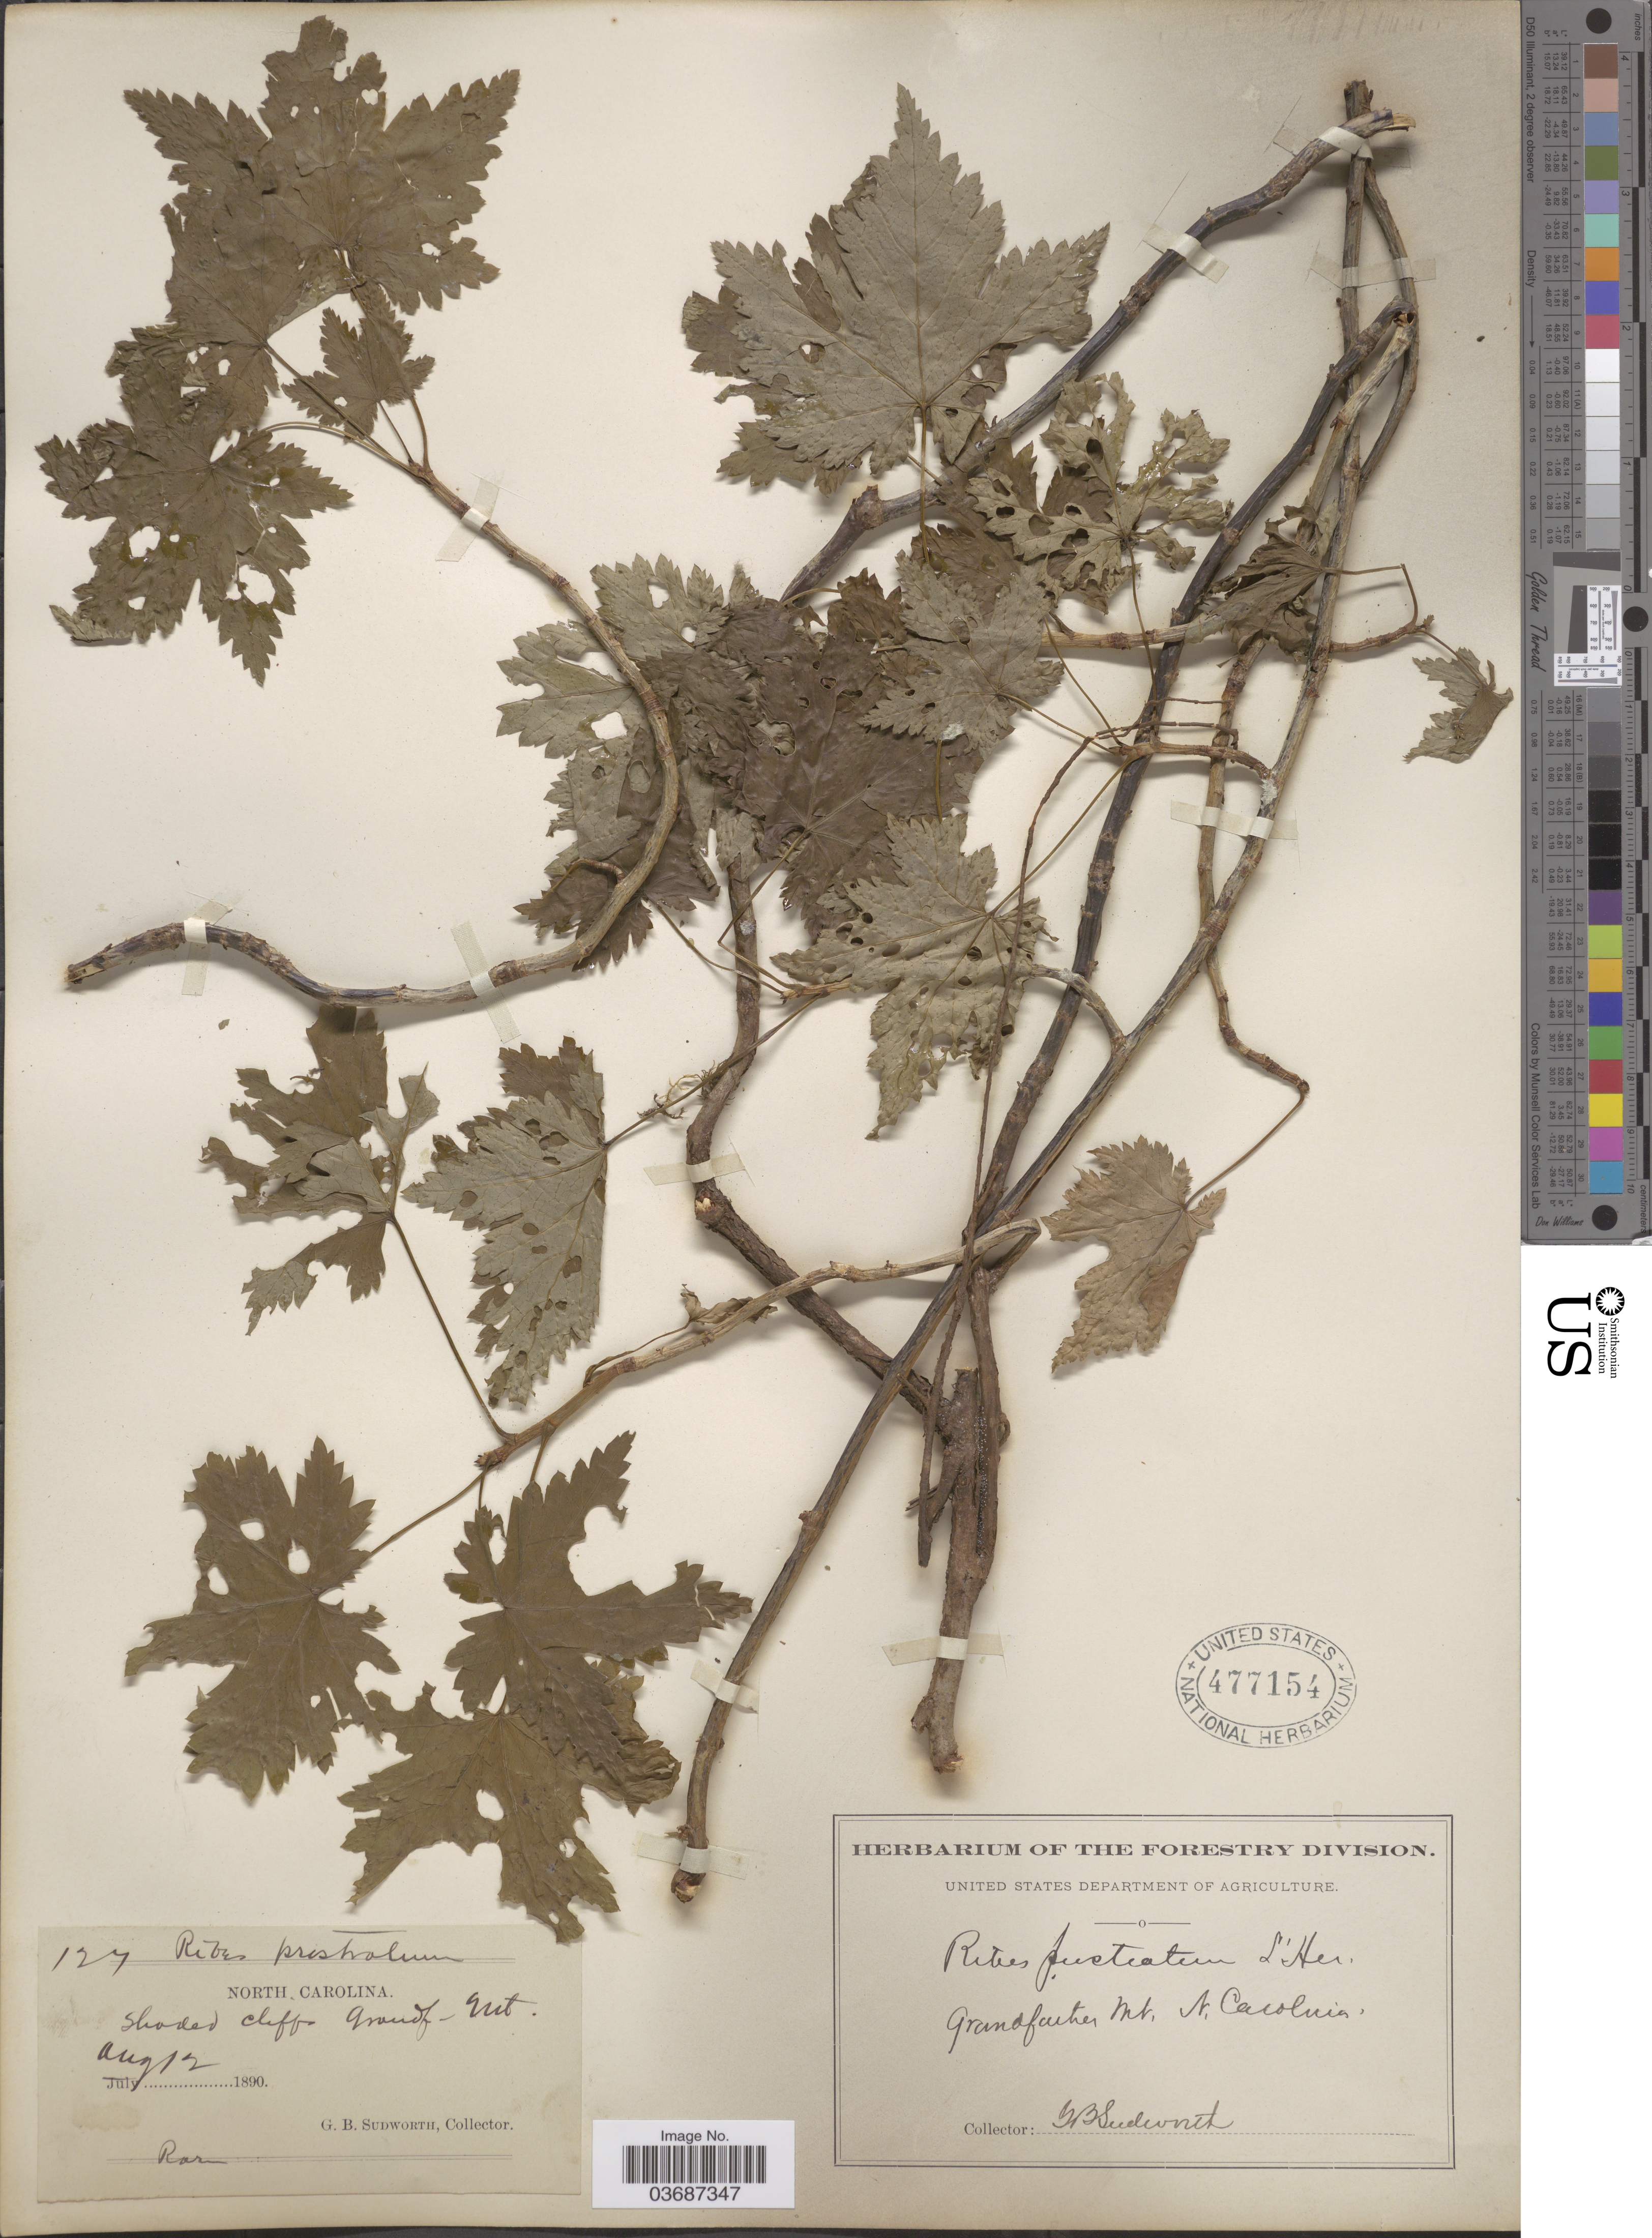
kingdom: Plantae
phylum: Tracheophyta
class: Magnoliopsida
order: Saxifragales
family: Grossulariaceae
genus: Ribes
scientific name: Ribes glandulosum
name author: Ruiz & Pav.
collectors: G. B. Sudworth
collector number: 127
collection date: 1890-08-12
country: United States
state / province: North Carolina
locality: Shaded cliffs. Grandfather Mt.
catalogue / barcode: US 477154